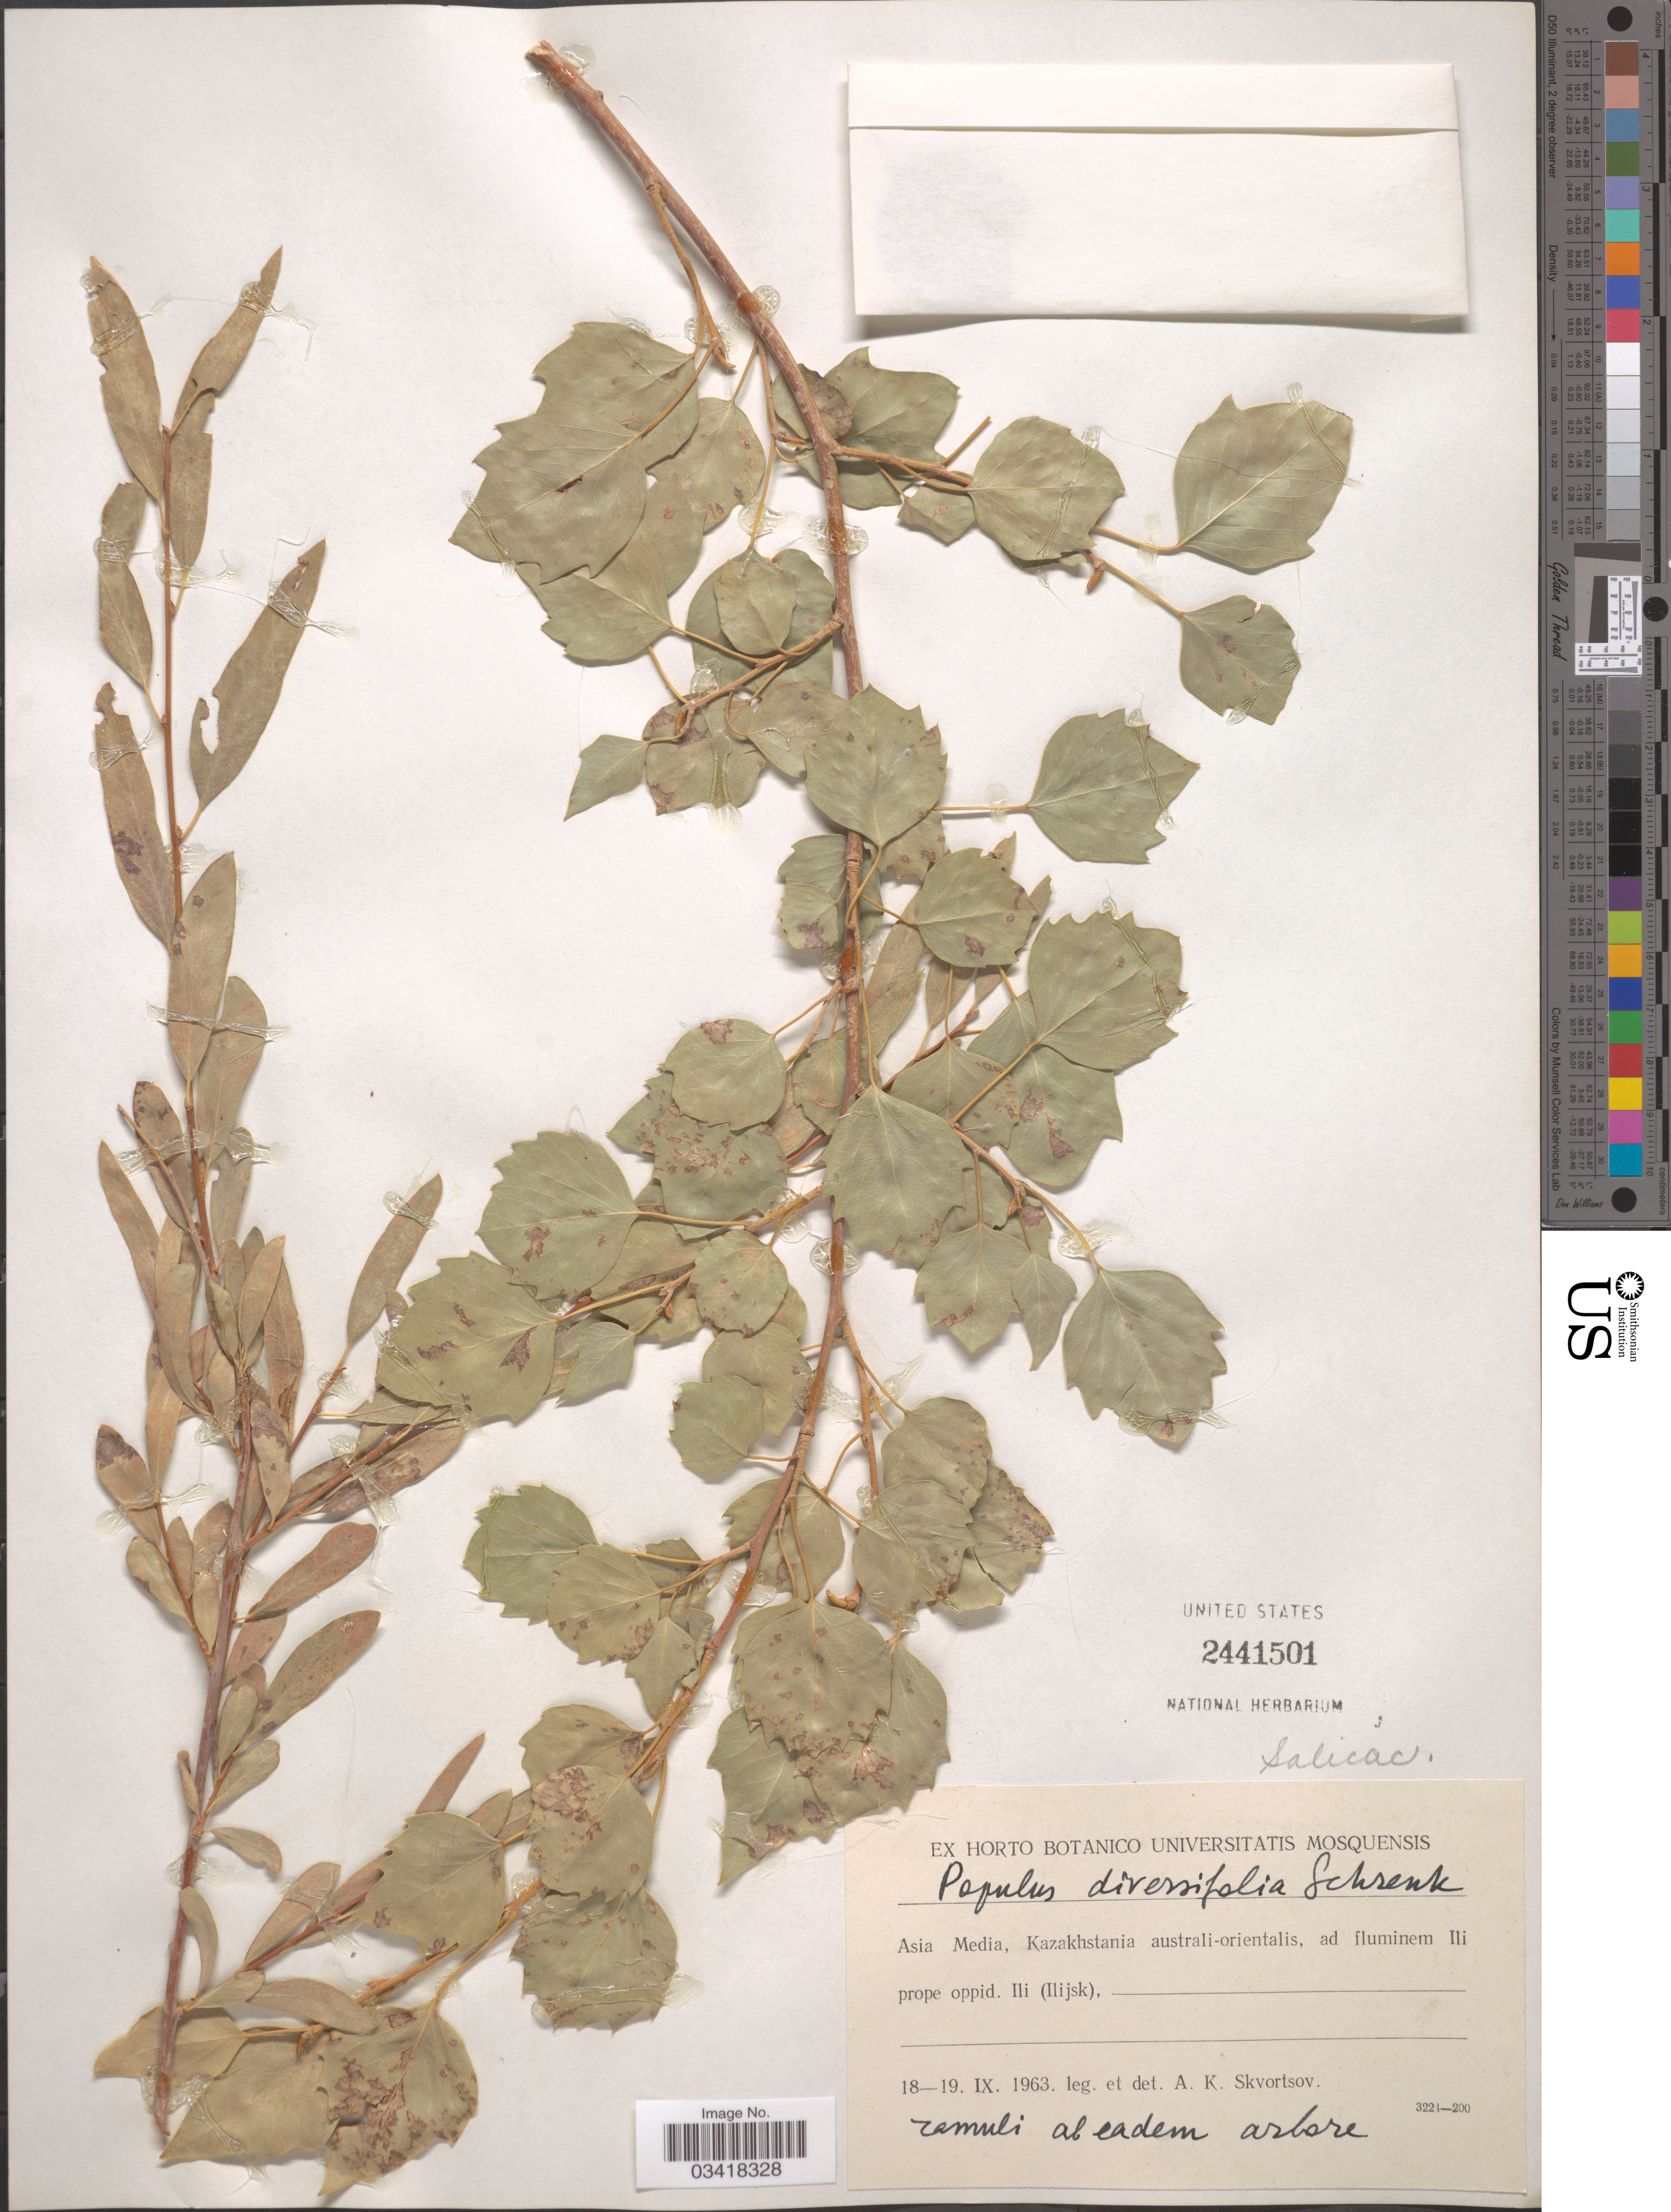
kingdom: Plantae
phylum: Tracheophyta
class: Magnoliopsida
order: Malpighiales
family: Salicaceae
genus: Populus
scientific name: Populus euphratica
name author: Oliv.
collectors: A. K. Skvortsov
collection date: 1963-09-18/1963-09-19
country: Kazakhstan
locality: Asia Media, Kazakhstania australi-orientalis, ad fluminem lli prope oppid. lli (Ilijsk).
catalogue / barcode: US 2441501